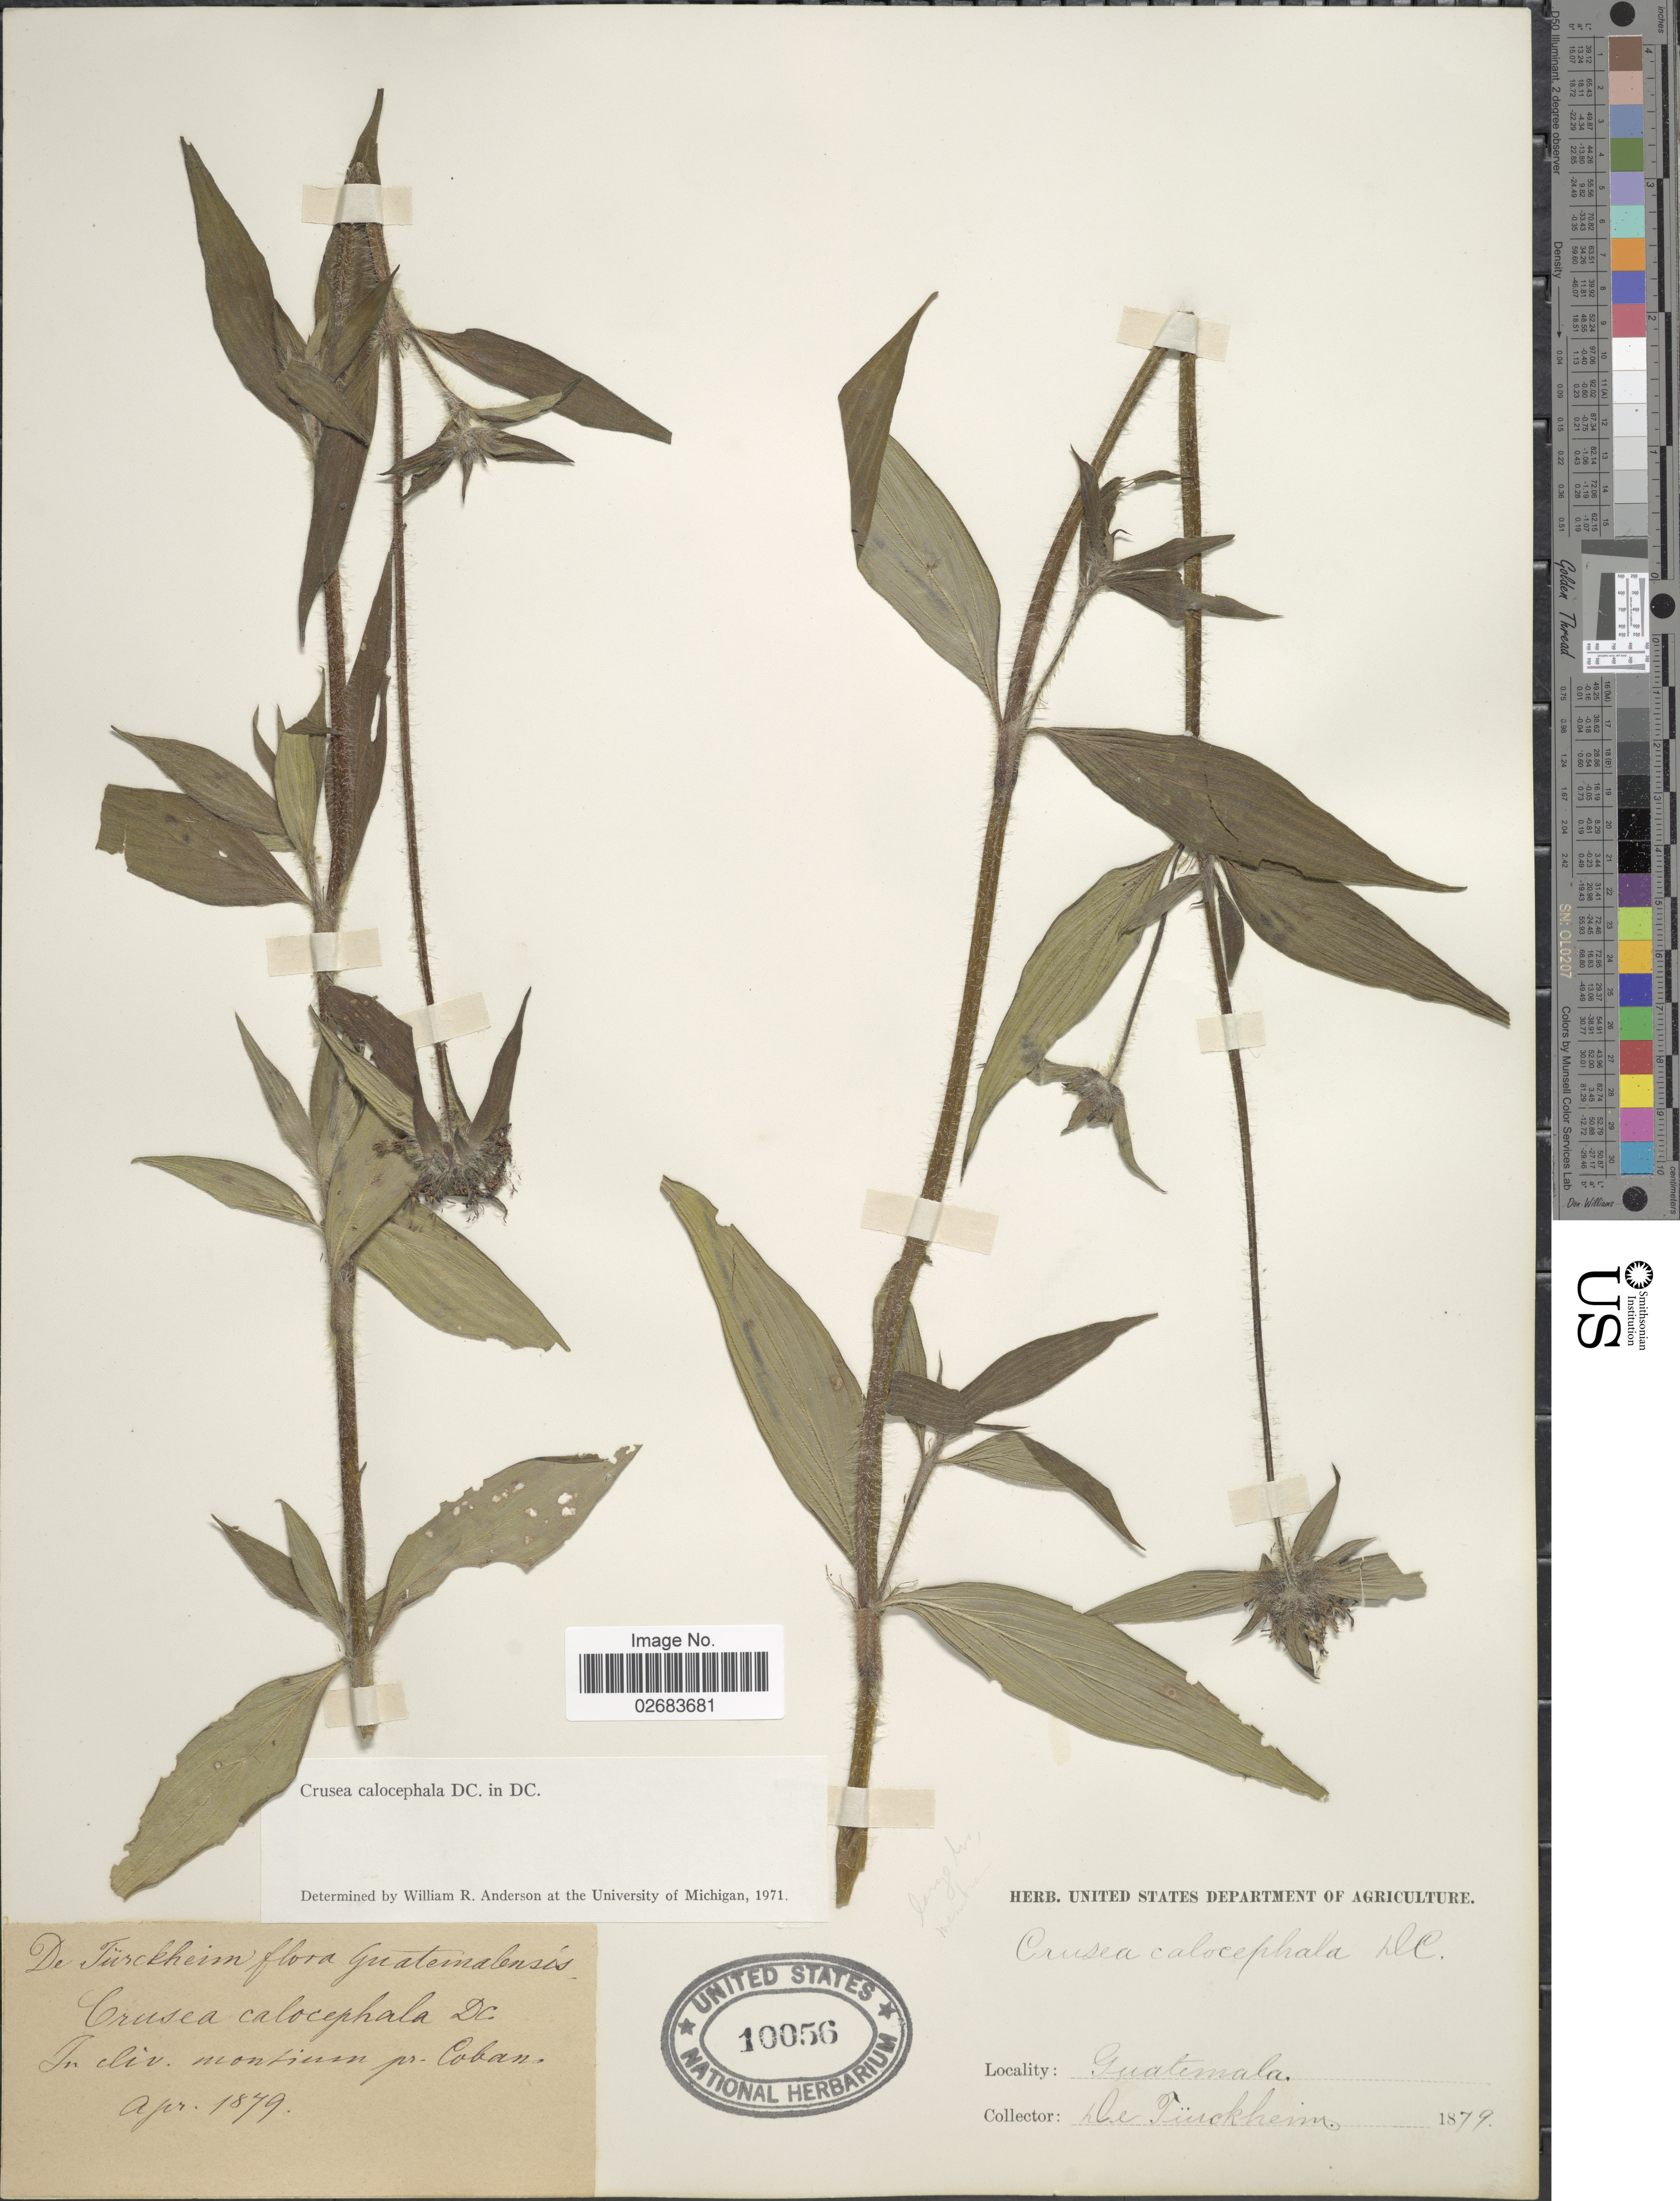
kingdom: Plantae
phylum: Tracheophyta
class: Magnoliopsida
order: Gentianales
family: Rubiaceae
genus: Crusea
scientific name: Crusea calocephala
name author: DC.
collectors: H. von Türckheim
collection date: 1879-04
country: Guatemala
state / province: Alta Verapaz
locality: In cliv. montinum pr. Coban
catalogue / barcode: US 10056